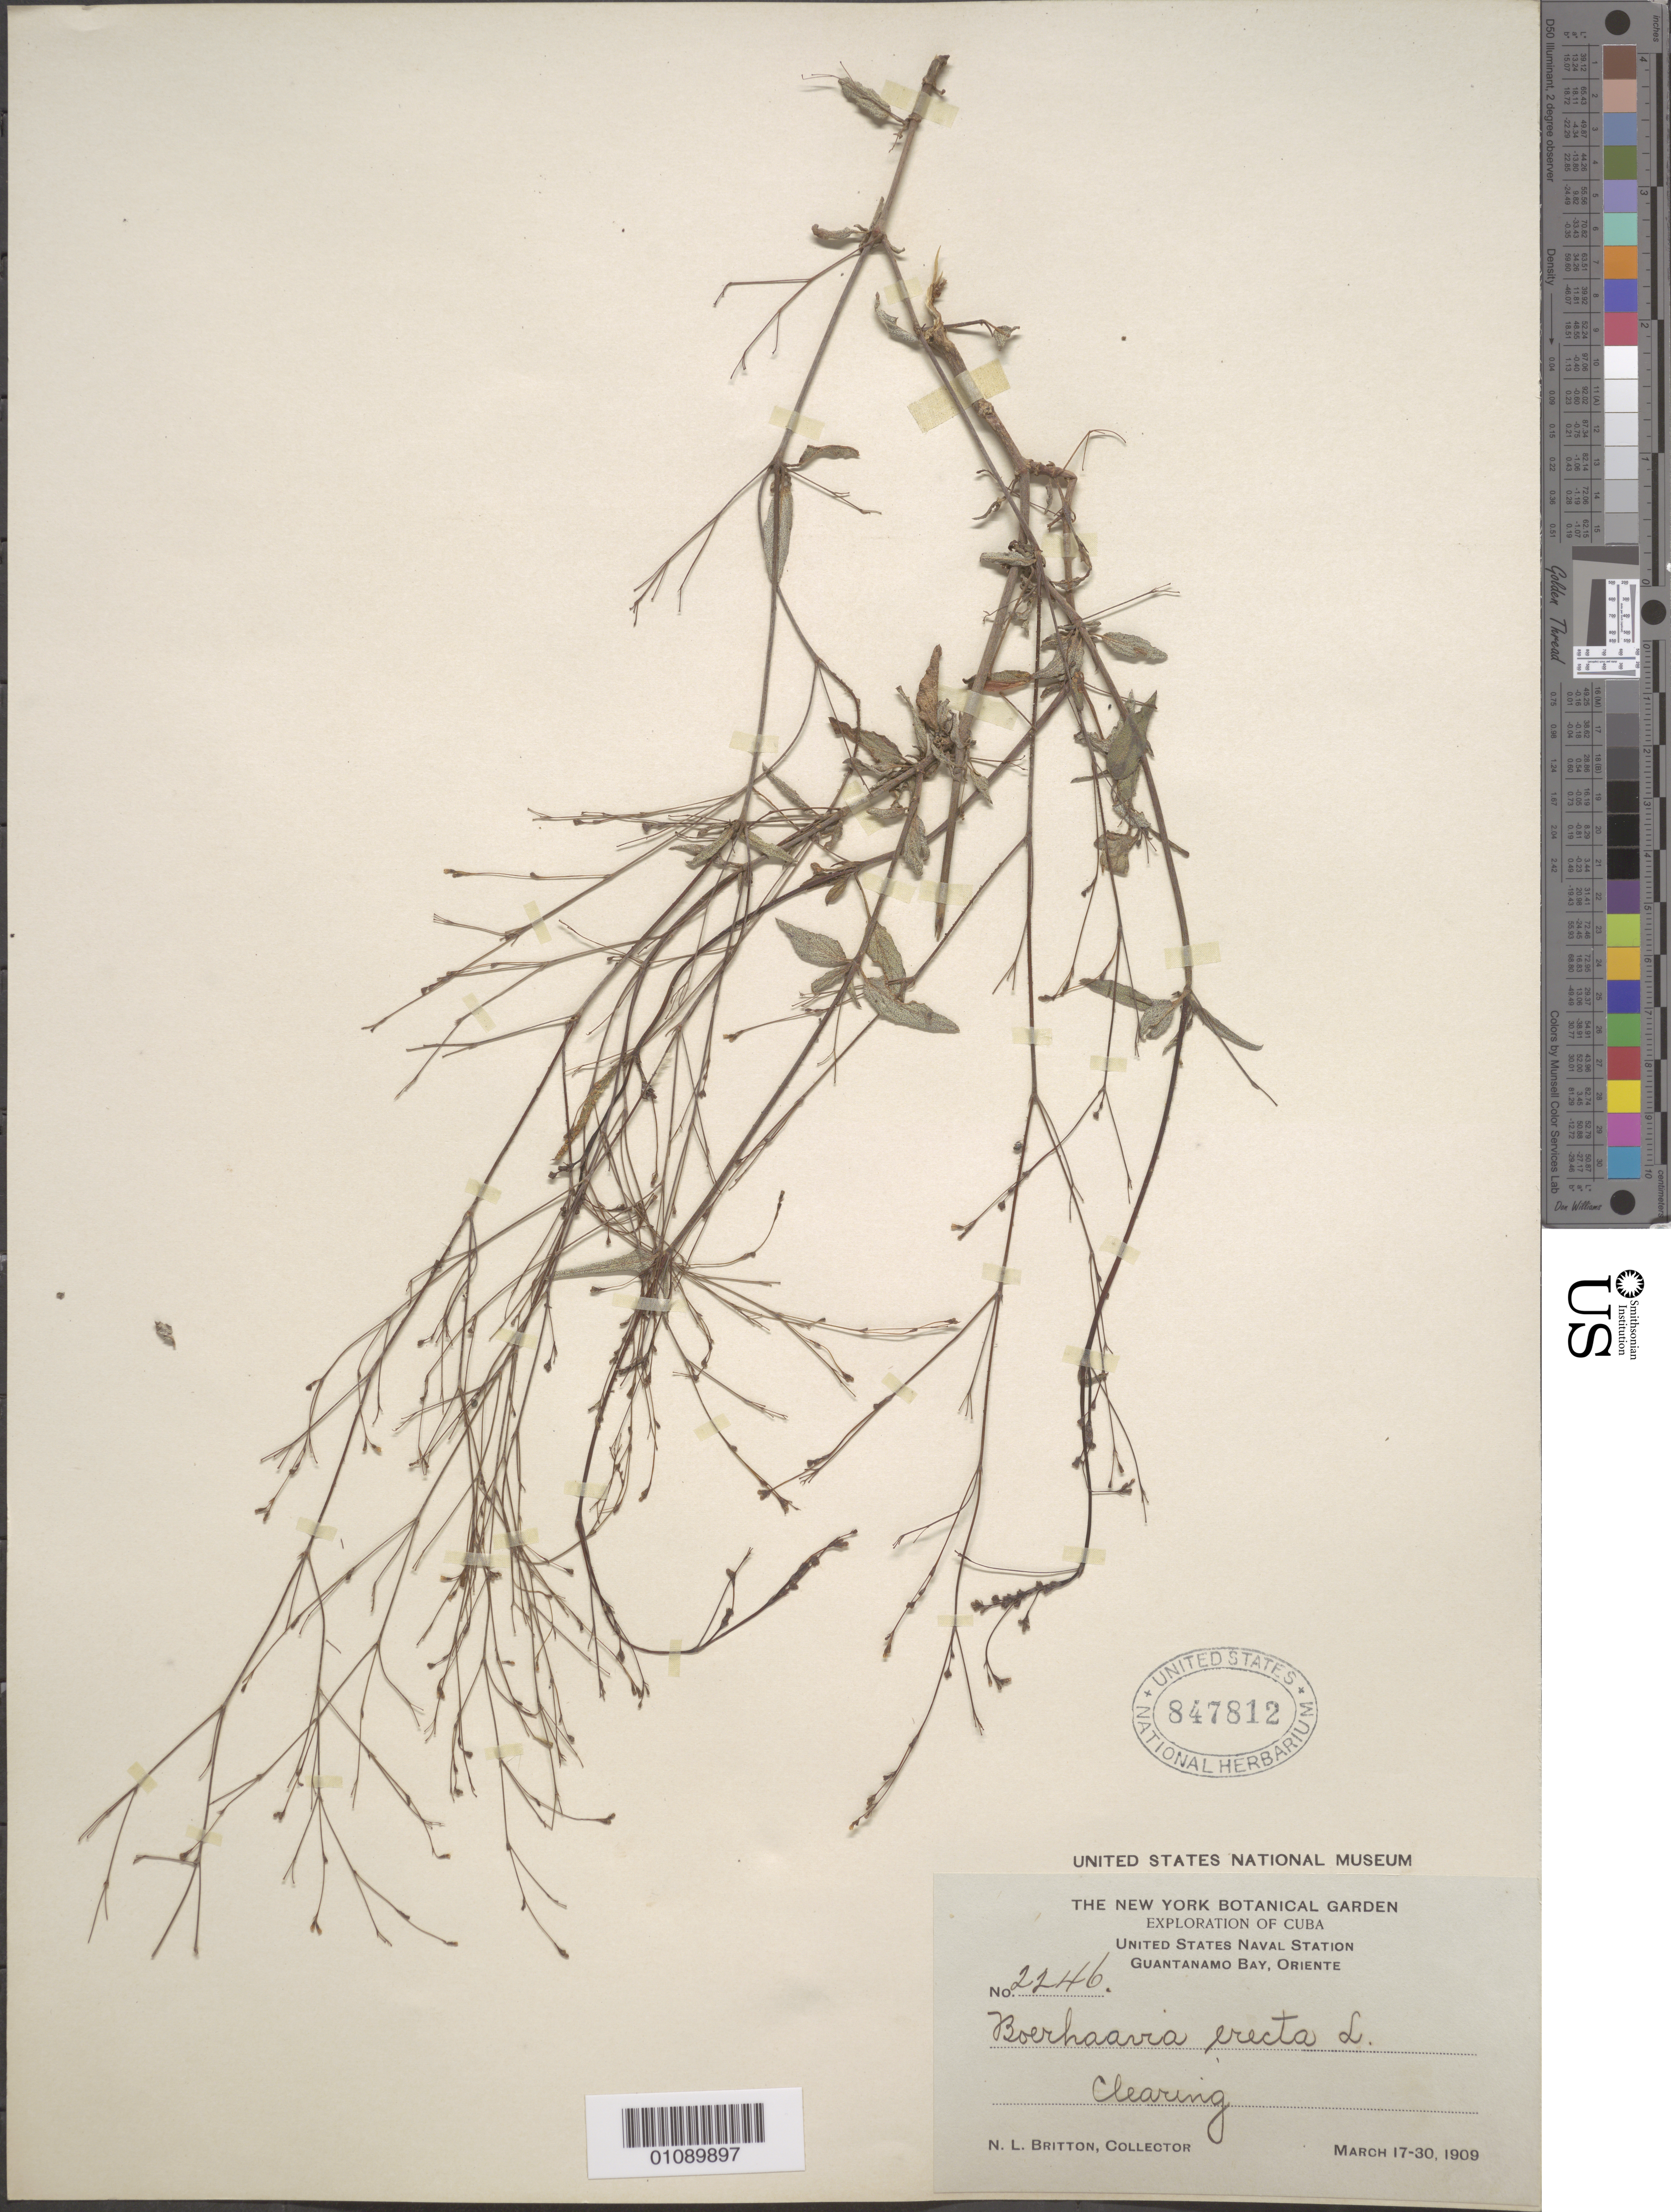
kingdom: Plantae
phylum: Tracheophyta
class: Magnoliopsida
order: Caryophyllales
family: Nyctaginaceae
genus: Boerhavia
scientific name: Boerhavia erecta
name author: L.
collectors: N. Britton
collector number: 2246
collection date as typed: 17 Mar 1909 to 30 Mar 1909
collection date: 1909-03-17/1909-03-30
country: Cuba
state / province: Guantánamo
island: Cuba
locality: Oriente, Guantánamo Bay, US Naval Station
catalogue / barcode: US 847812